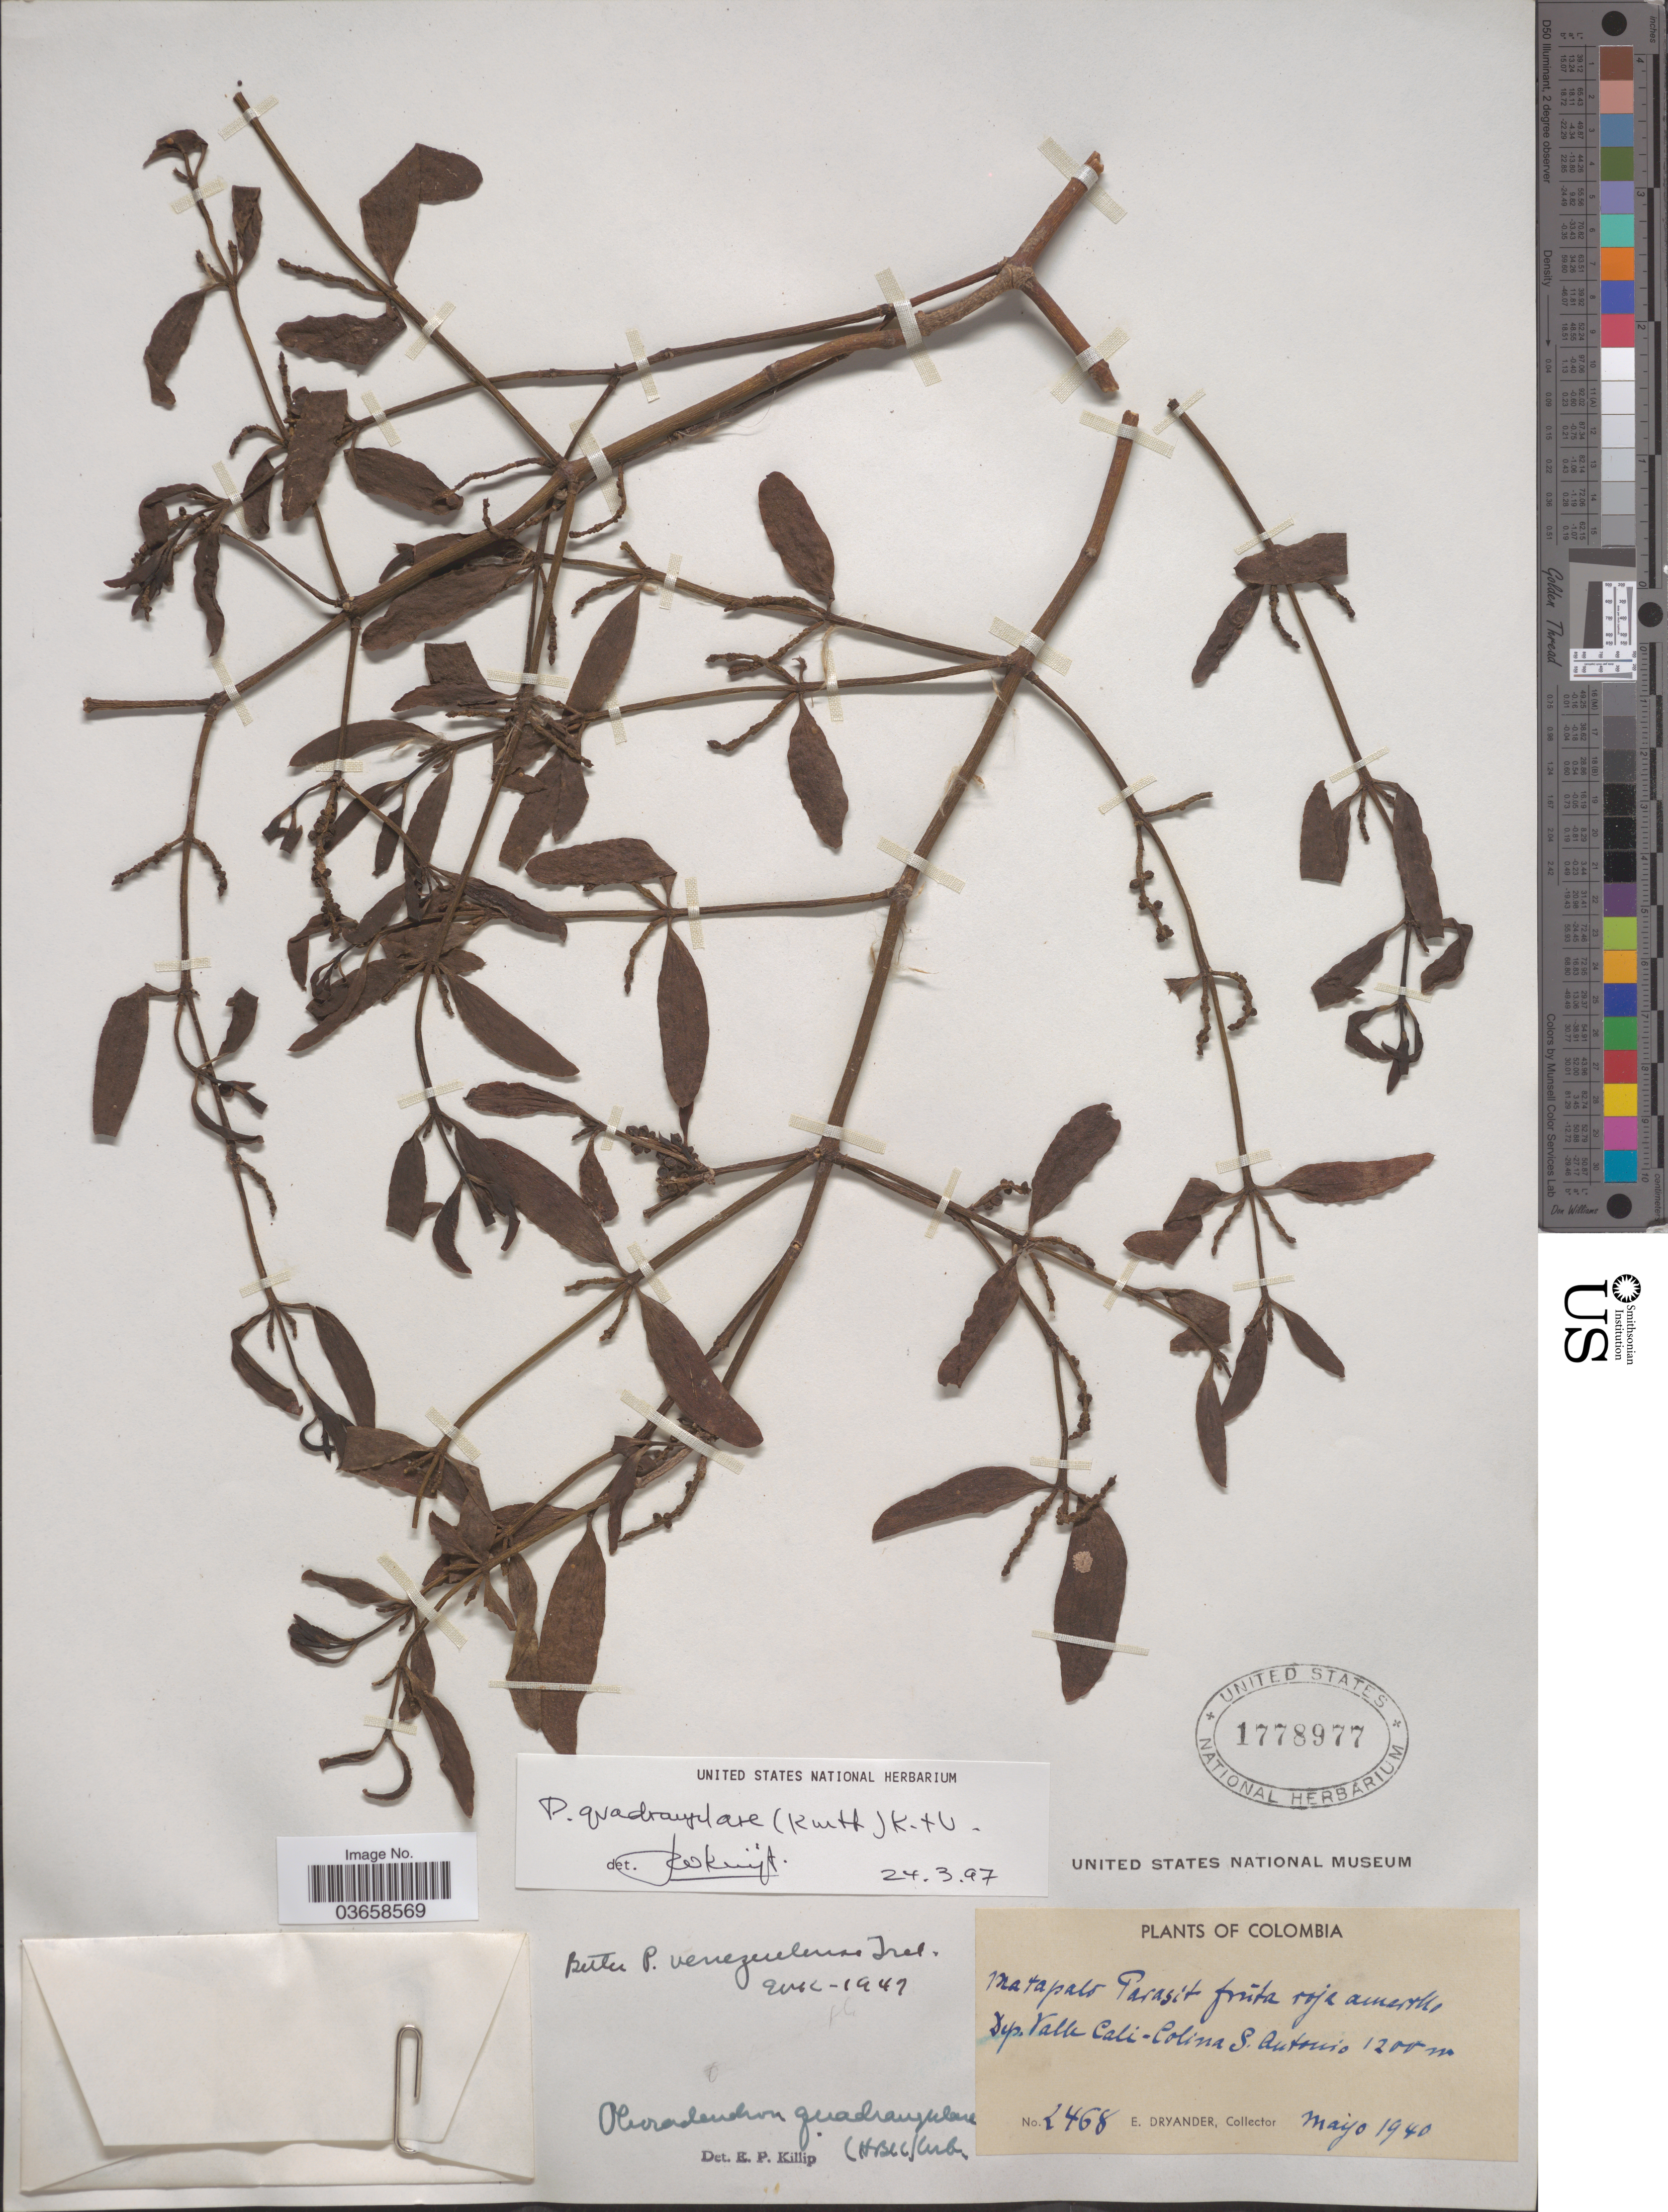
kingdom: Plantae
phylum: Tracheophyta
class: Magnoliopsida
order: Santalales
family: Viscaceae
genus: Phoradendron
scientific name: Phoradendron quadrangulare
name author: (Kunth) Griseb.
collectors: E. Dryander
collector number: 2468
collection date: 1940-05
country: Colombia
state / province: Valle del Cauca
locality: Dep. Valle Cali-Colima S. Antonio.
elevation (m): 1200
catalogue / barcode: US 1778977